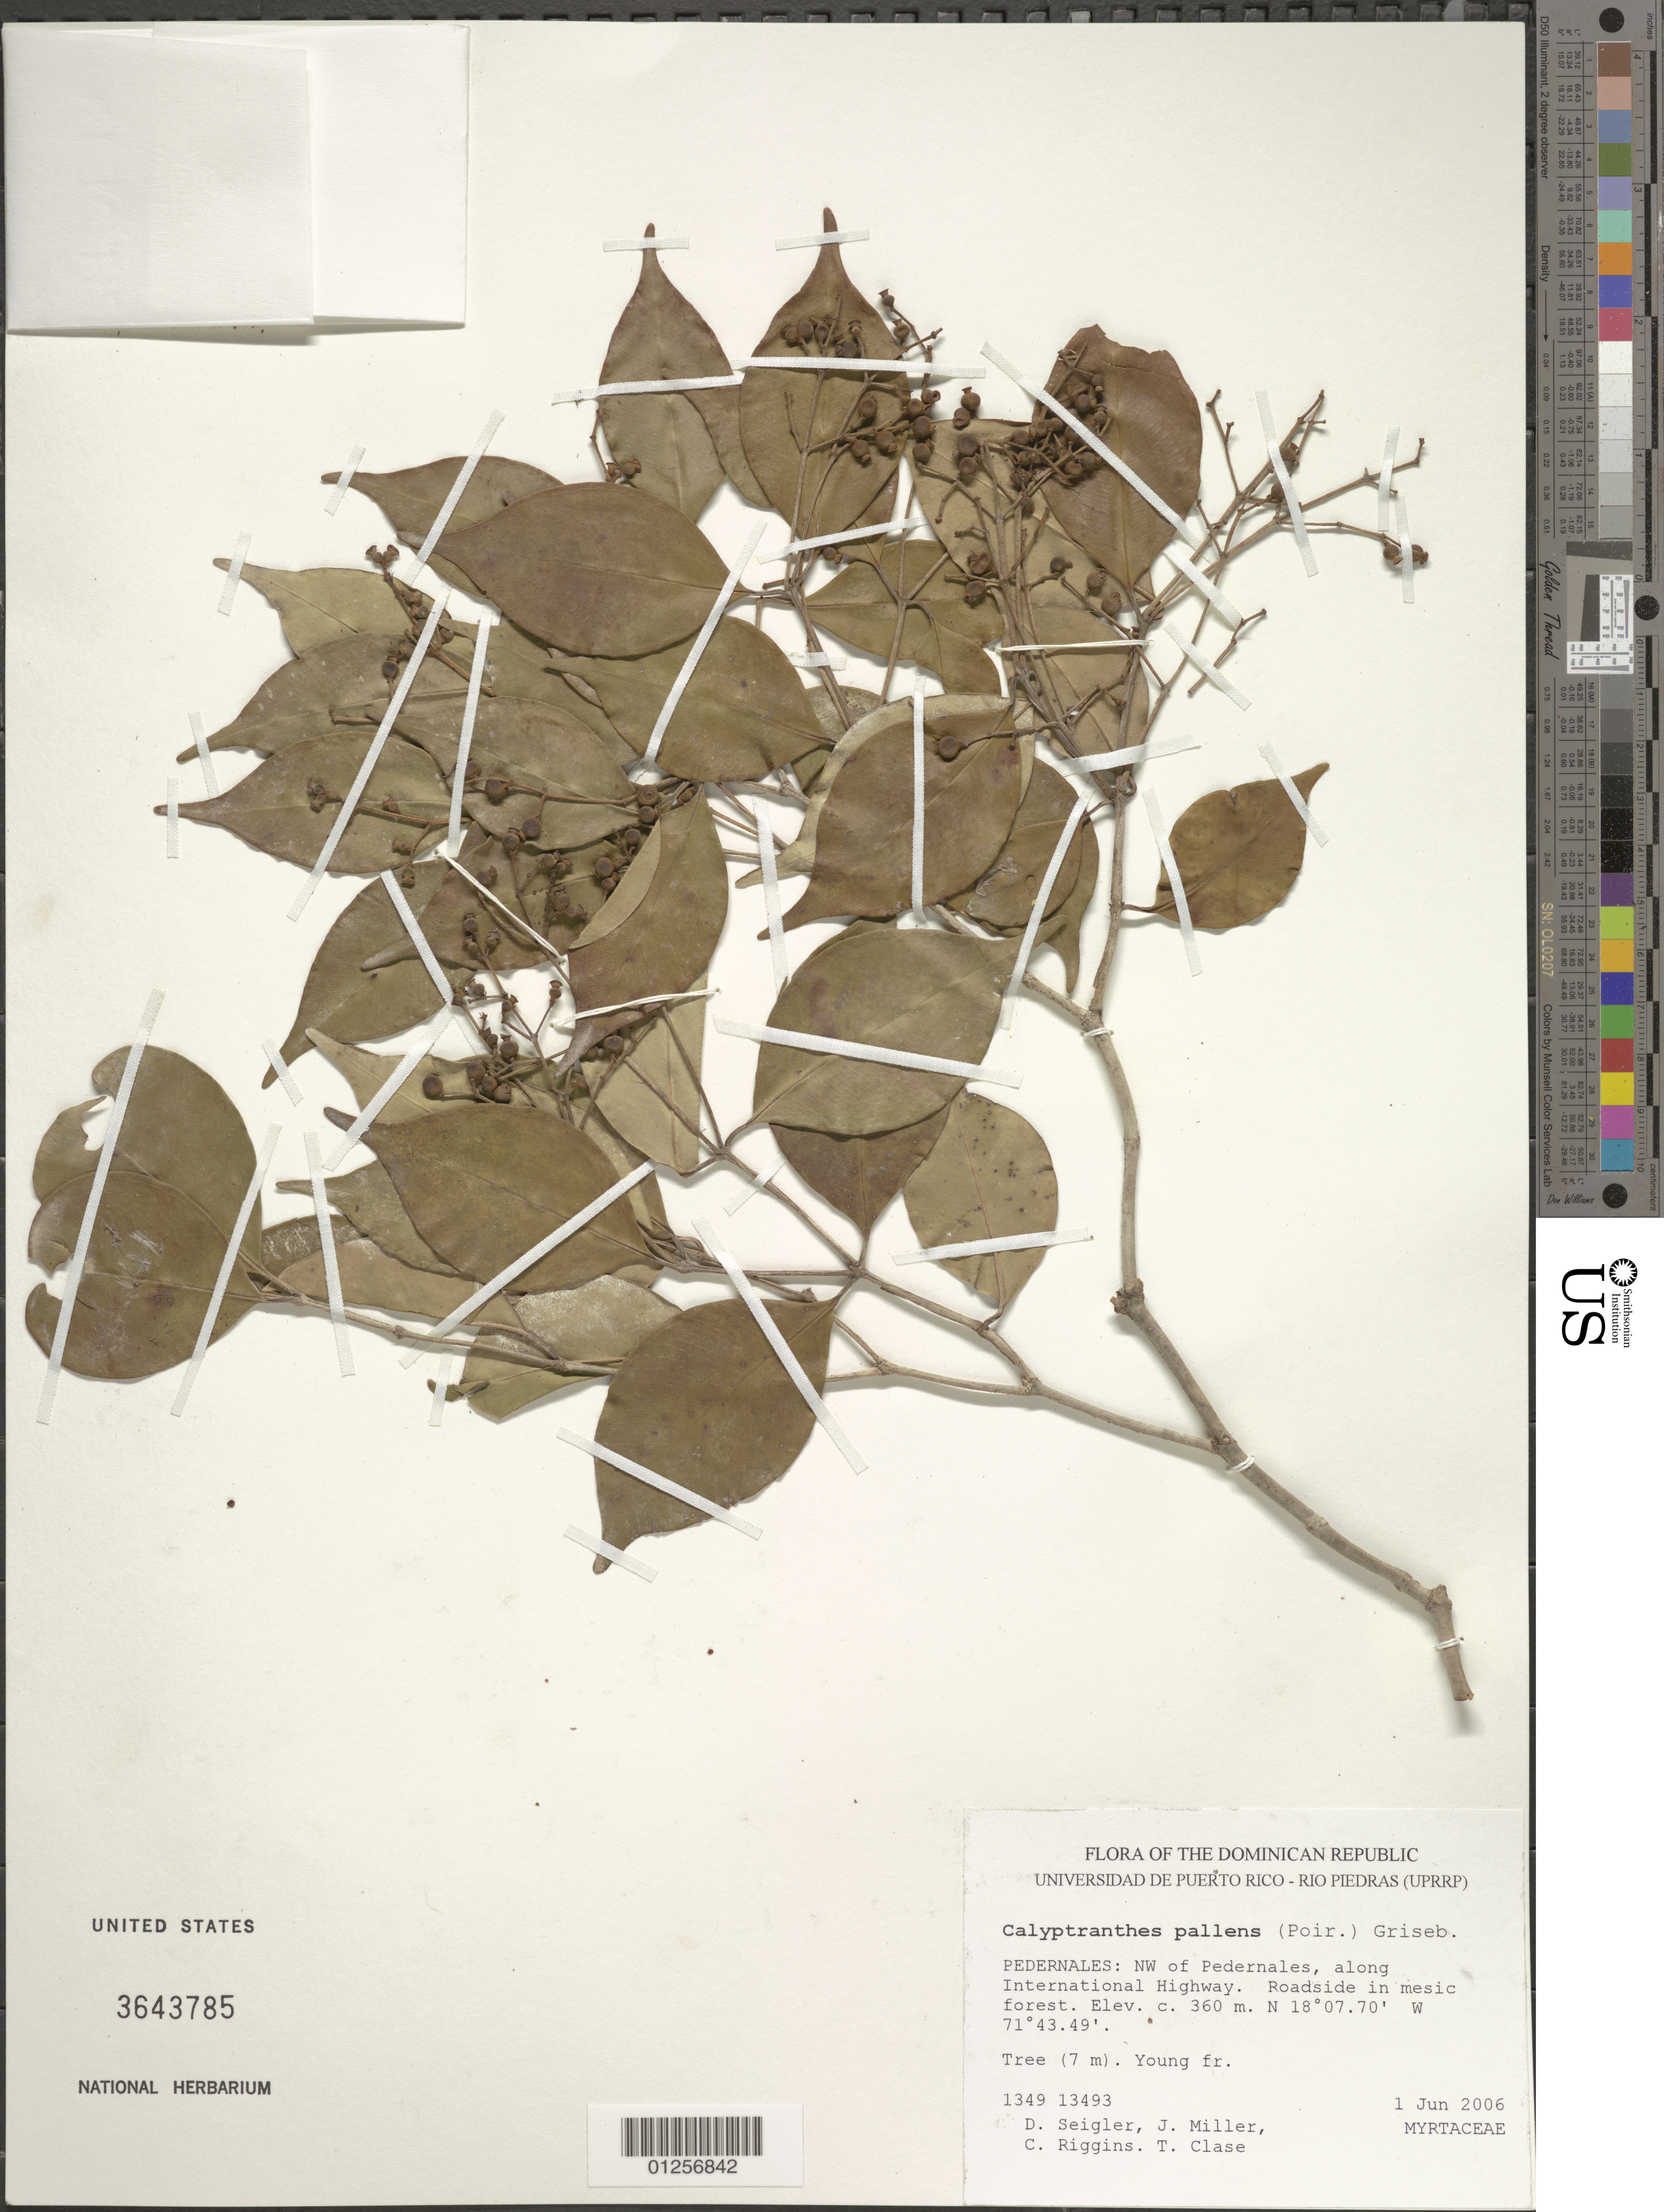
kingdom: Plantae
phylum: Tracheophyta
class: Magnoliopsida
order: Myrtales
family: Myrtaceae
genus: Myrcia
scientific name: Myrcia neopallens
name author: A.R. Lourenço & E. Lucas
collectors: F. S. Axelrod, D. Seigler, J. S. Miller, C. Riggins & T. Clase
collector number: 13493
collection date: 2006-06-01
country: Dominican Republic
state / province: Pedernales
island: Hispaniola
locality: International Highway, NW of Pedernales.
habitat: Roadside in mesic forest.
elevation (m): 360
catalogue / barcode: US 3643785